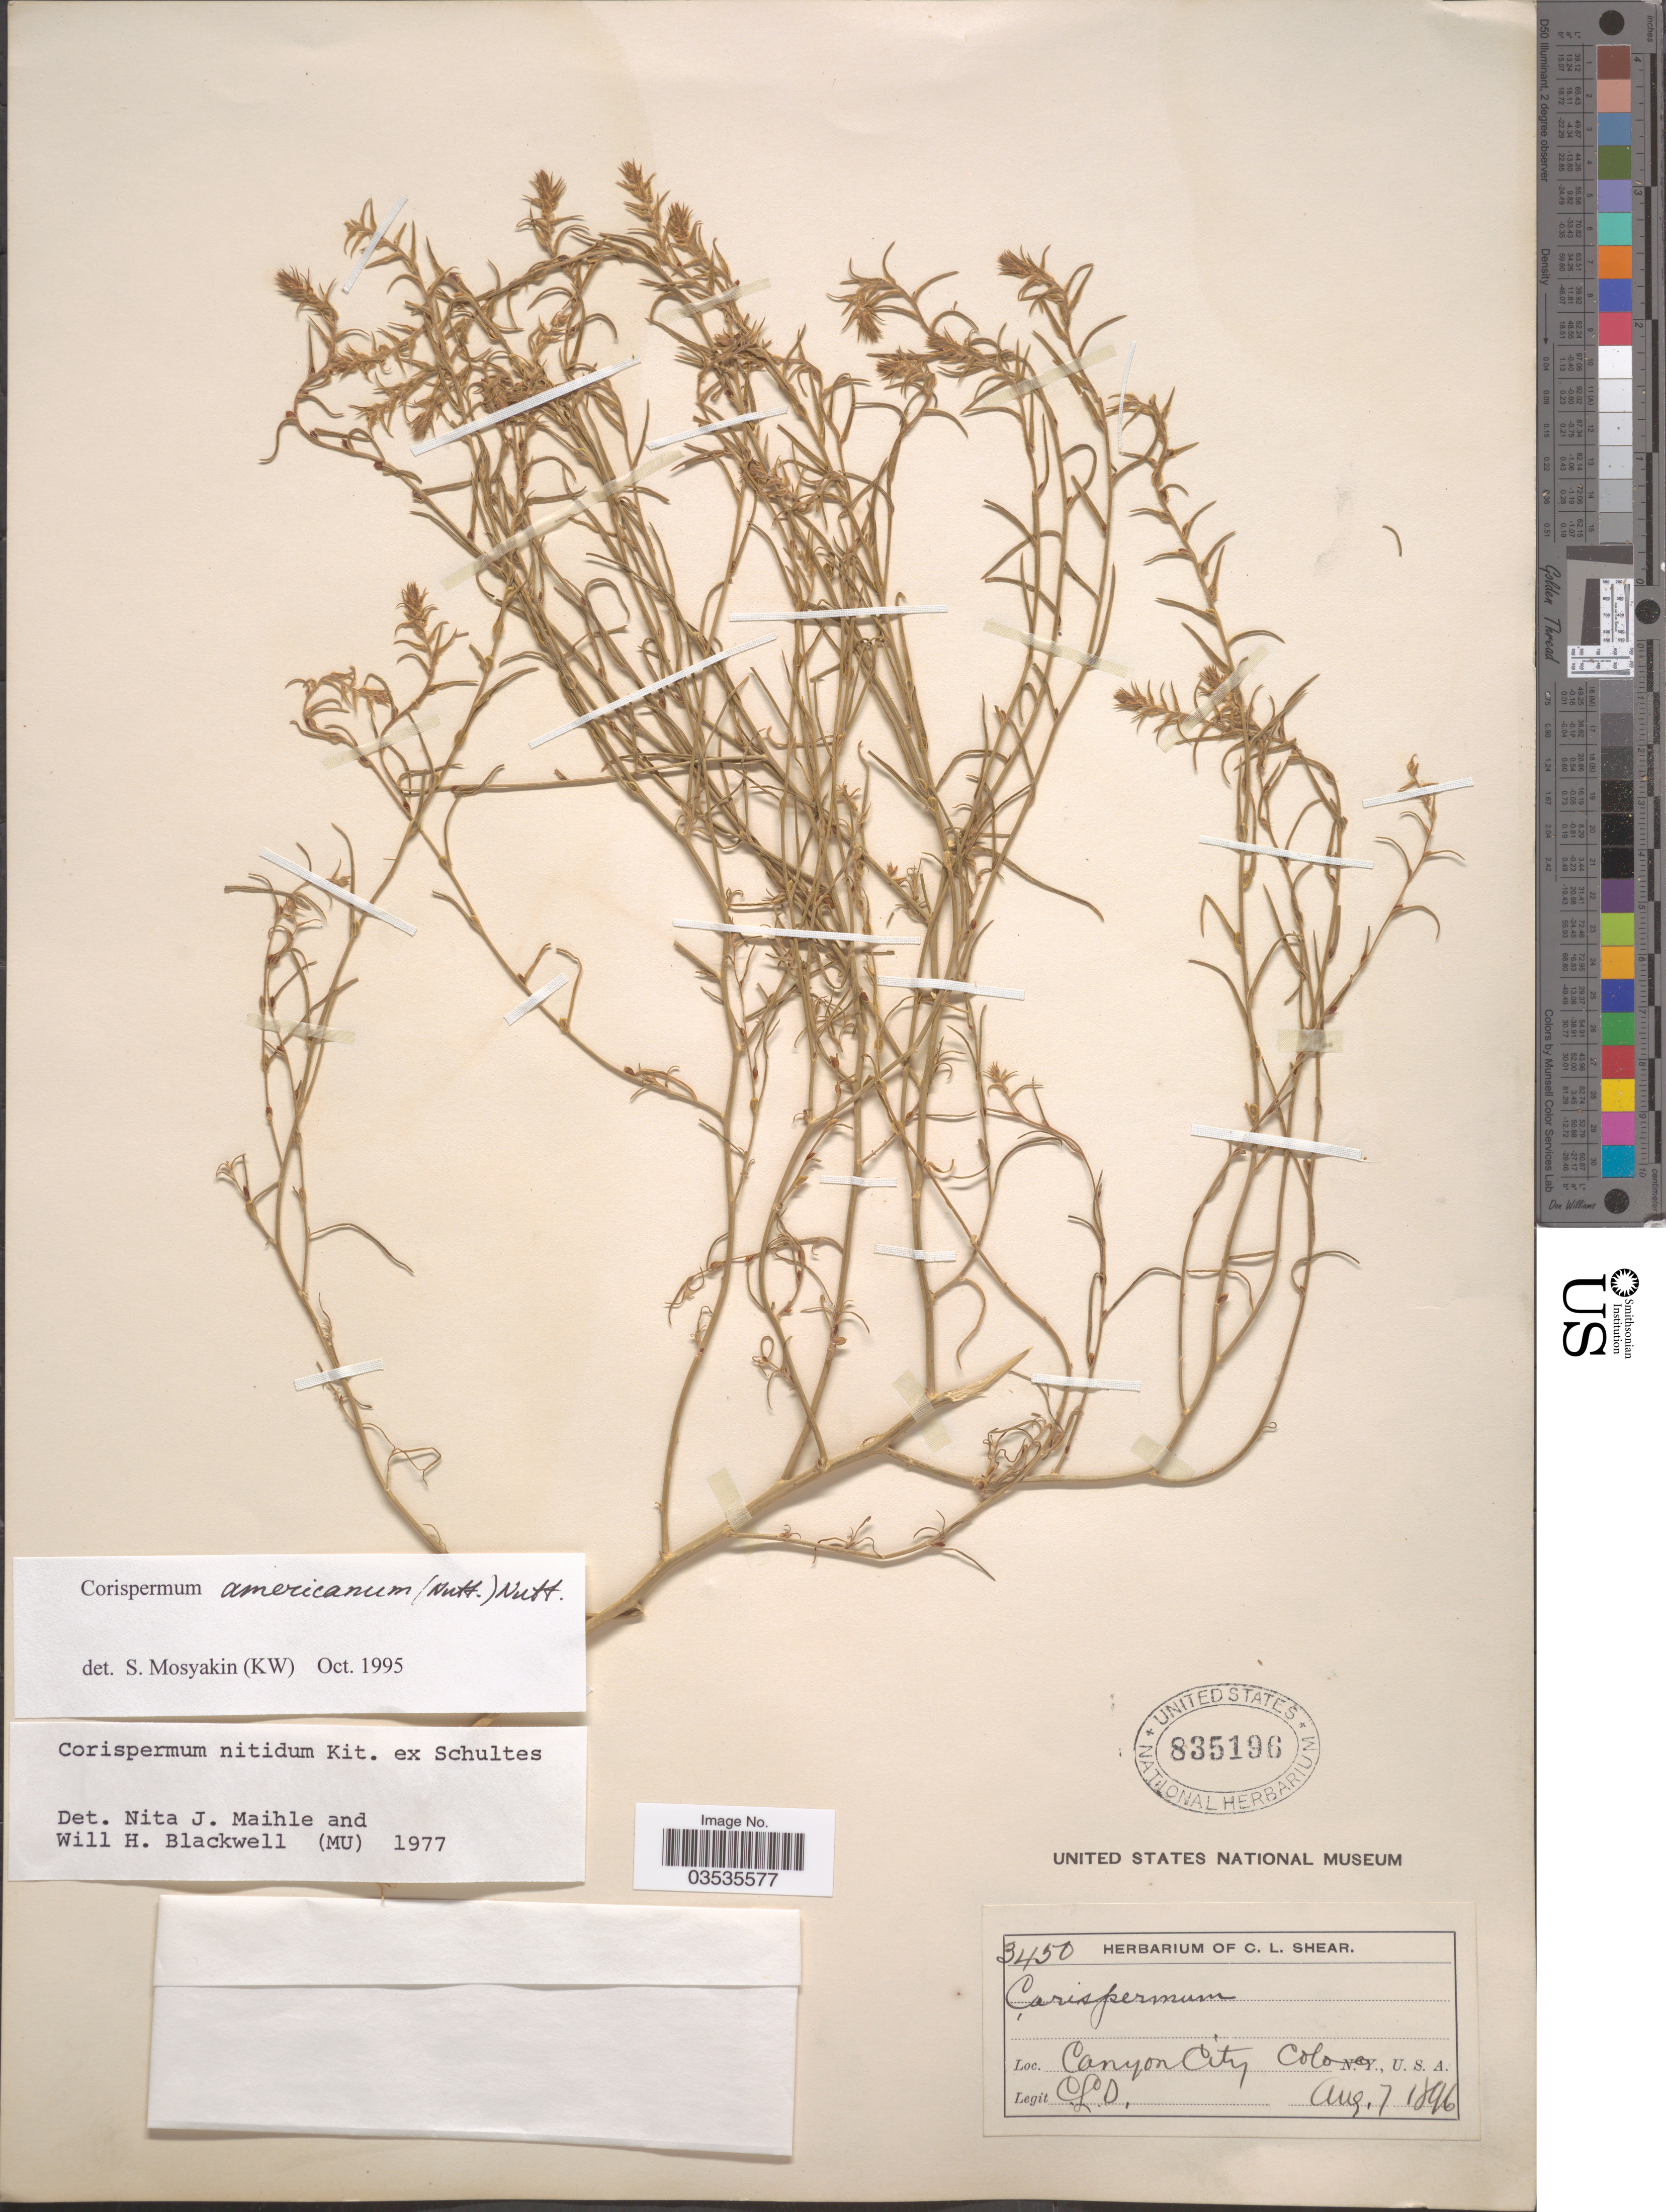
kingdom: Plantae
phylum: Tracheophyta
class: Magnoliopsida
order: Caryophyllales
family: Amaranthaceae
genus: Corispermum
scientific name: Corispermum americanum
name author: (Nutt.) Nutt.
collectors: C. L. Shear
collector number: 3450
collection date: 1896-08-07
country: United States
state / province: Colorado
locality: Canyon City. U. S. A.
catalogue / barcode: US 835196